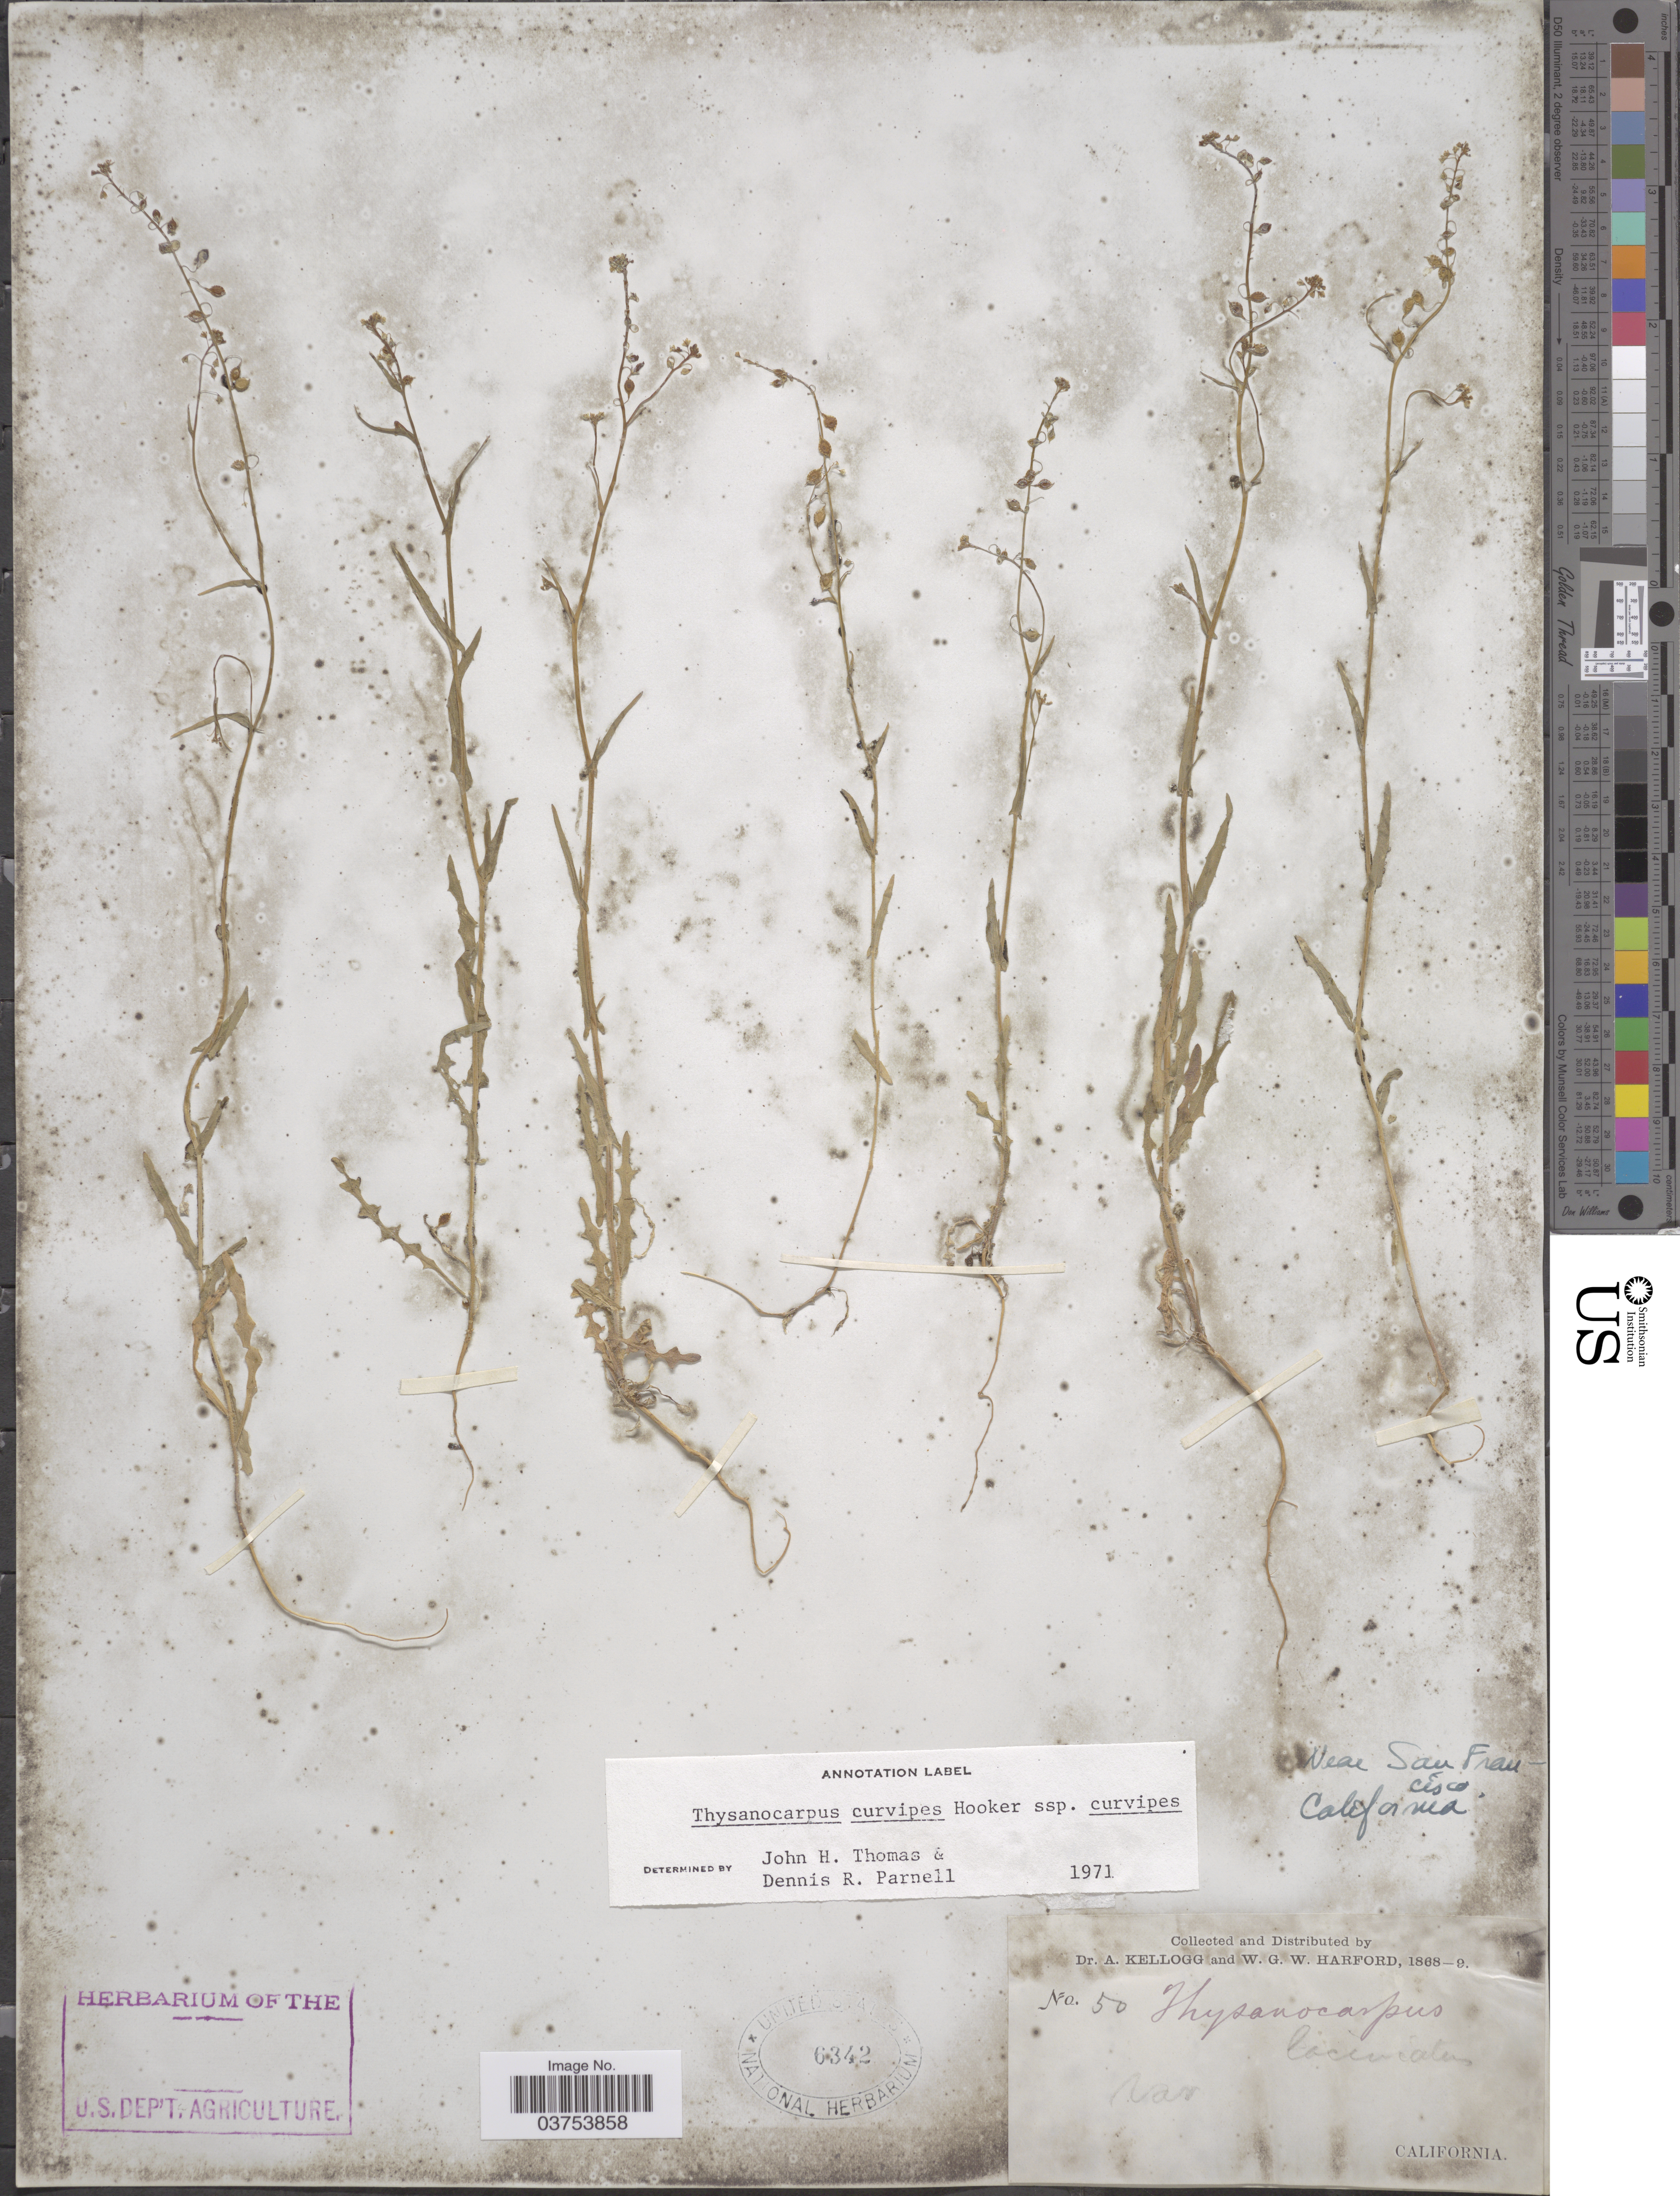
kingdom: Plantae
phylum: Tracheophyta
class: Magnoliopsida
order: Brassicales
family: Brassicaceae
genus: Thysanocarpus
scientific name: Thysanocarpus curvipes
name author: Hook.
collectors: A. Kellogg & W. G. W. Harford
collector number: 50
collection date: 1868/1869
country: United States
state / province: California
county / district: San Francisco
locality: Near San Francisco.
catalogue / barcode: US 6342